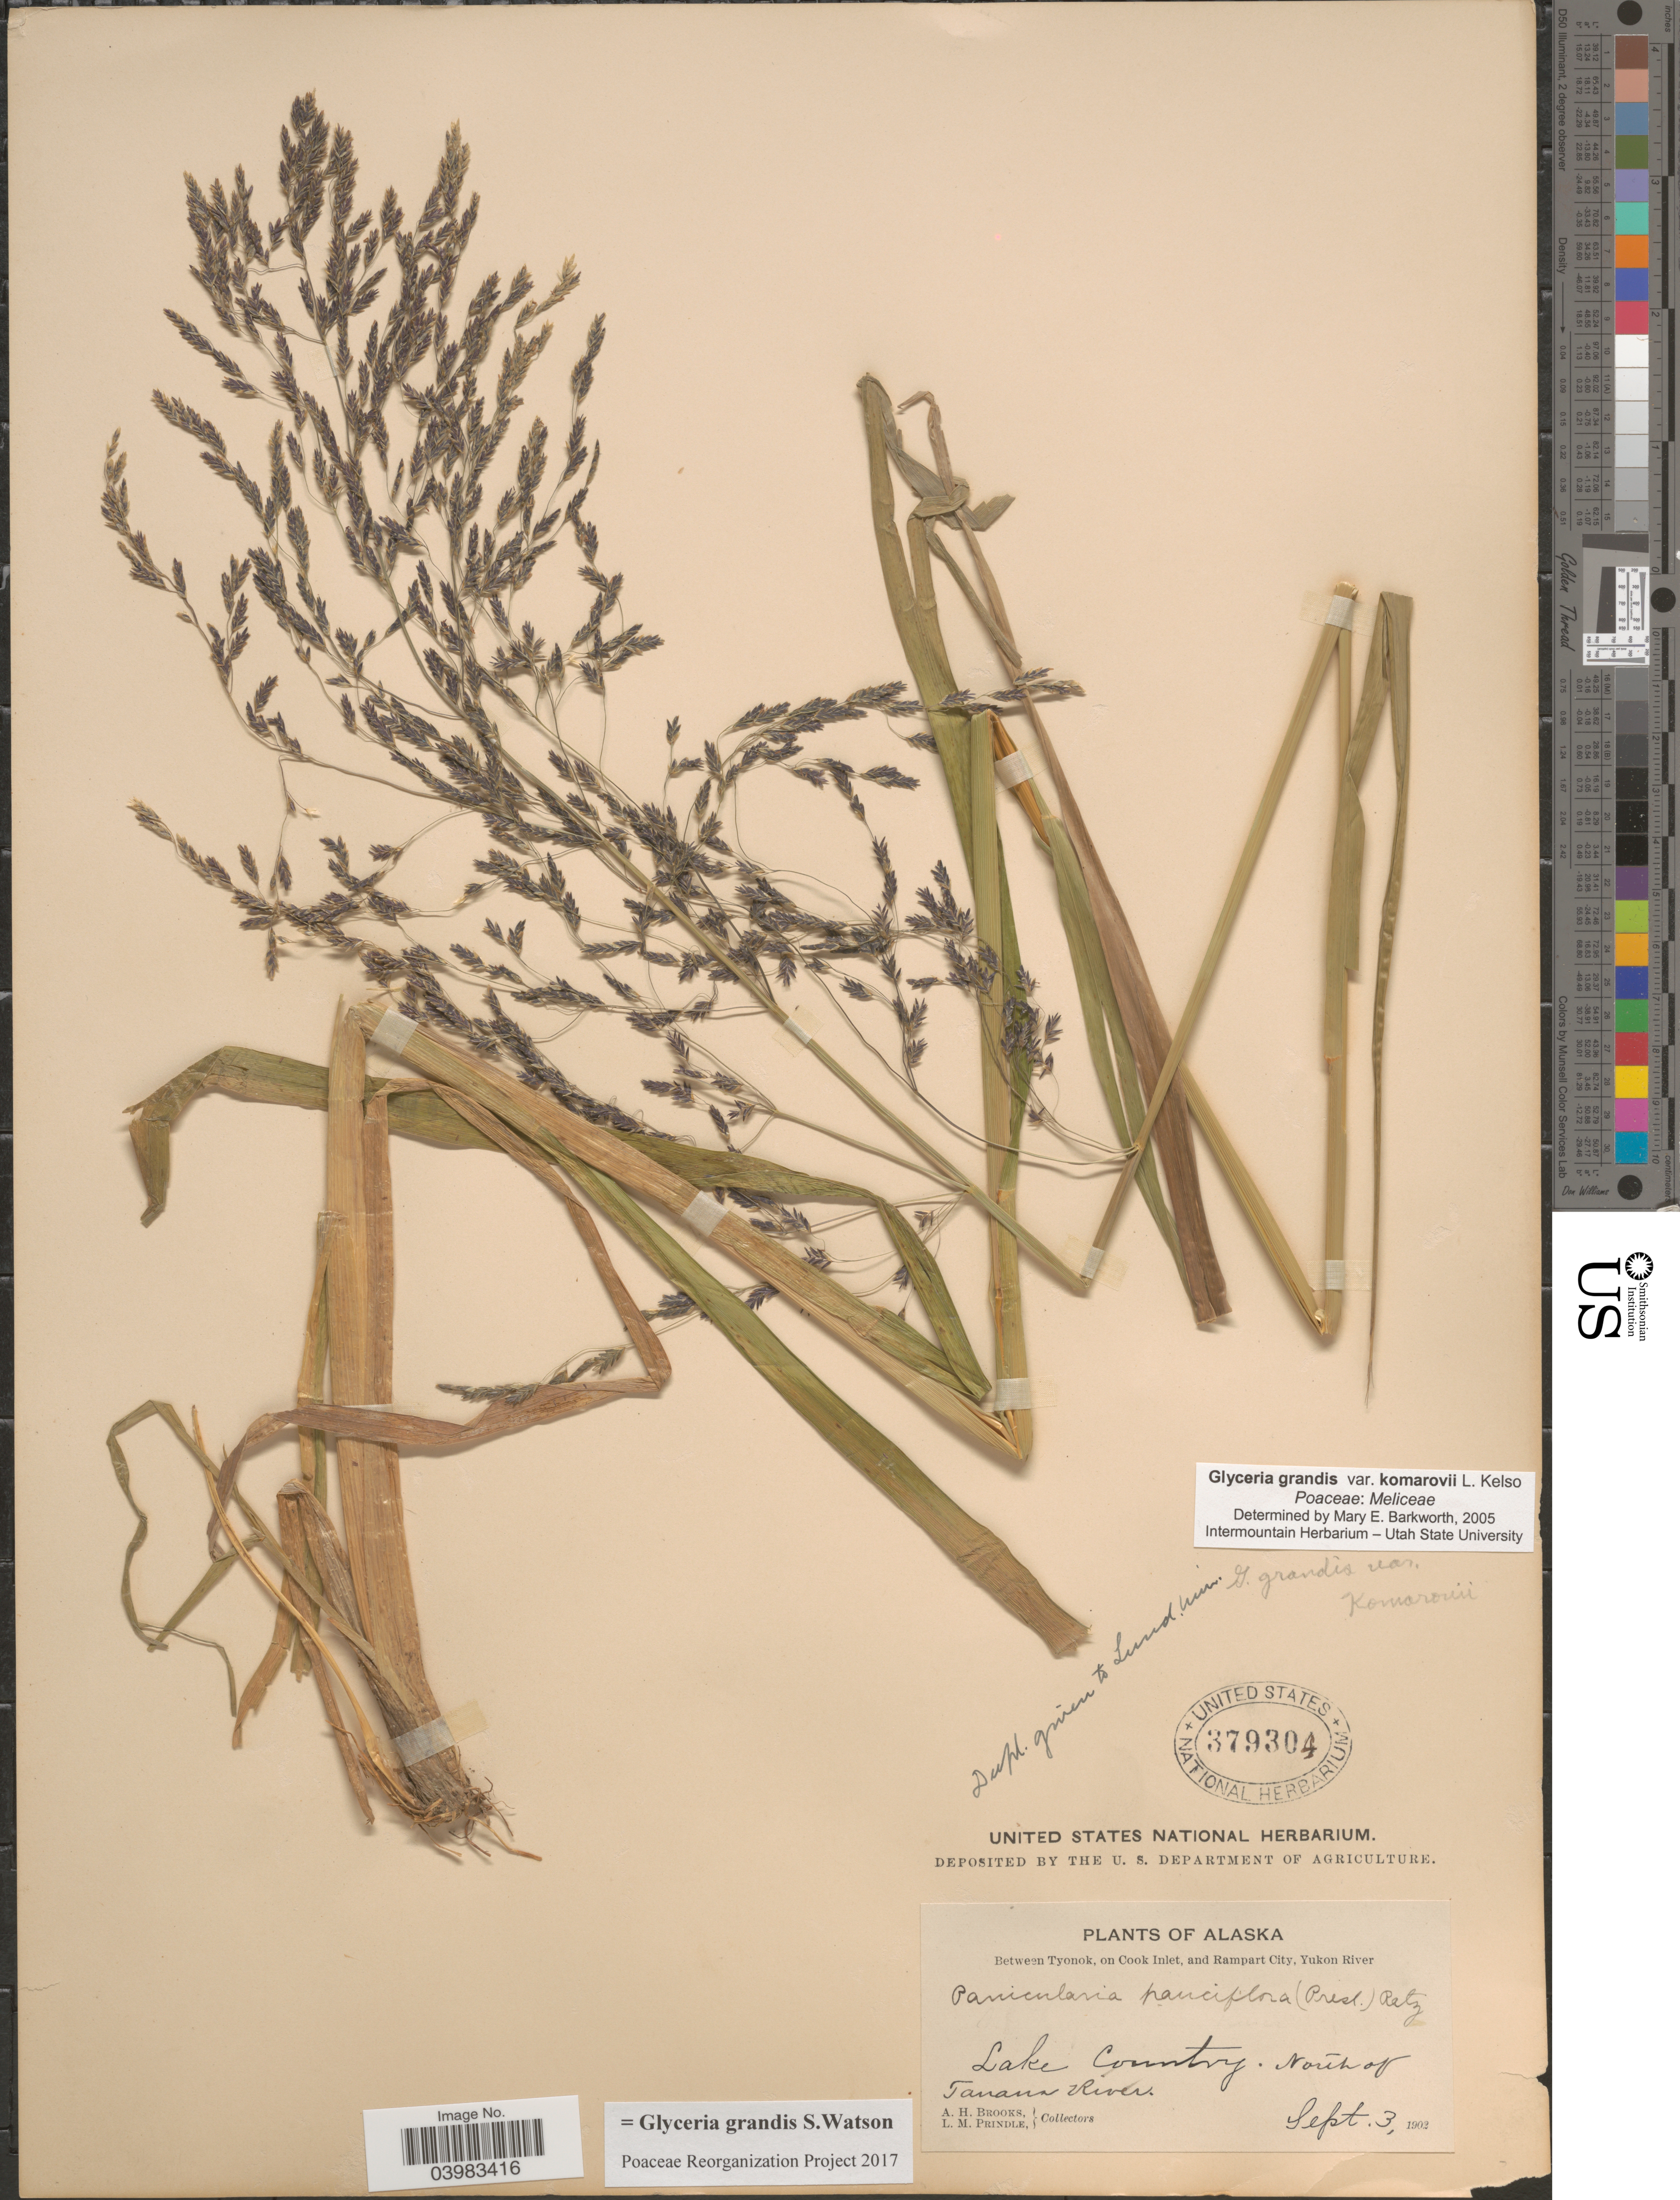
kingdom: Plantae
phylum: Tracheophyta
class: Liliopsida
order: Poales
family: Poaceae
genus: Glyceria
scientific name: Glyceria grandis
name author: S. Watson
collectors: A. Brooks & L. Prindle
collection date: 1902-09-03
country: United States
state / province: Alaska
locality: Between Tyonok, on Cook Inlet, and Rampart City, Yukon River. Lake Country. North of Tanana River.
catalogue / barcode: US 379304